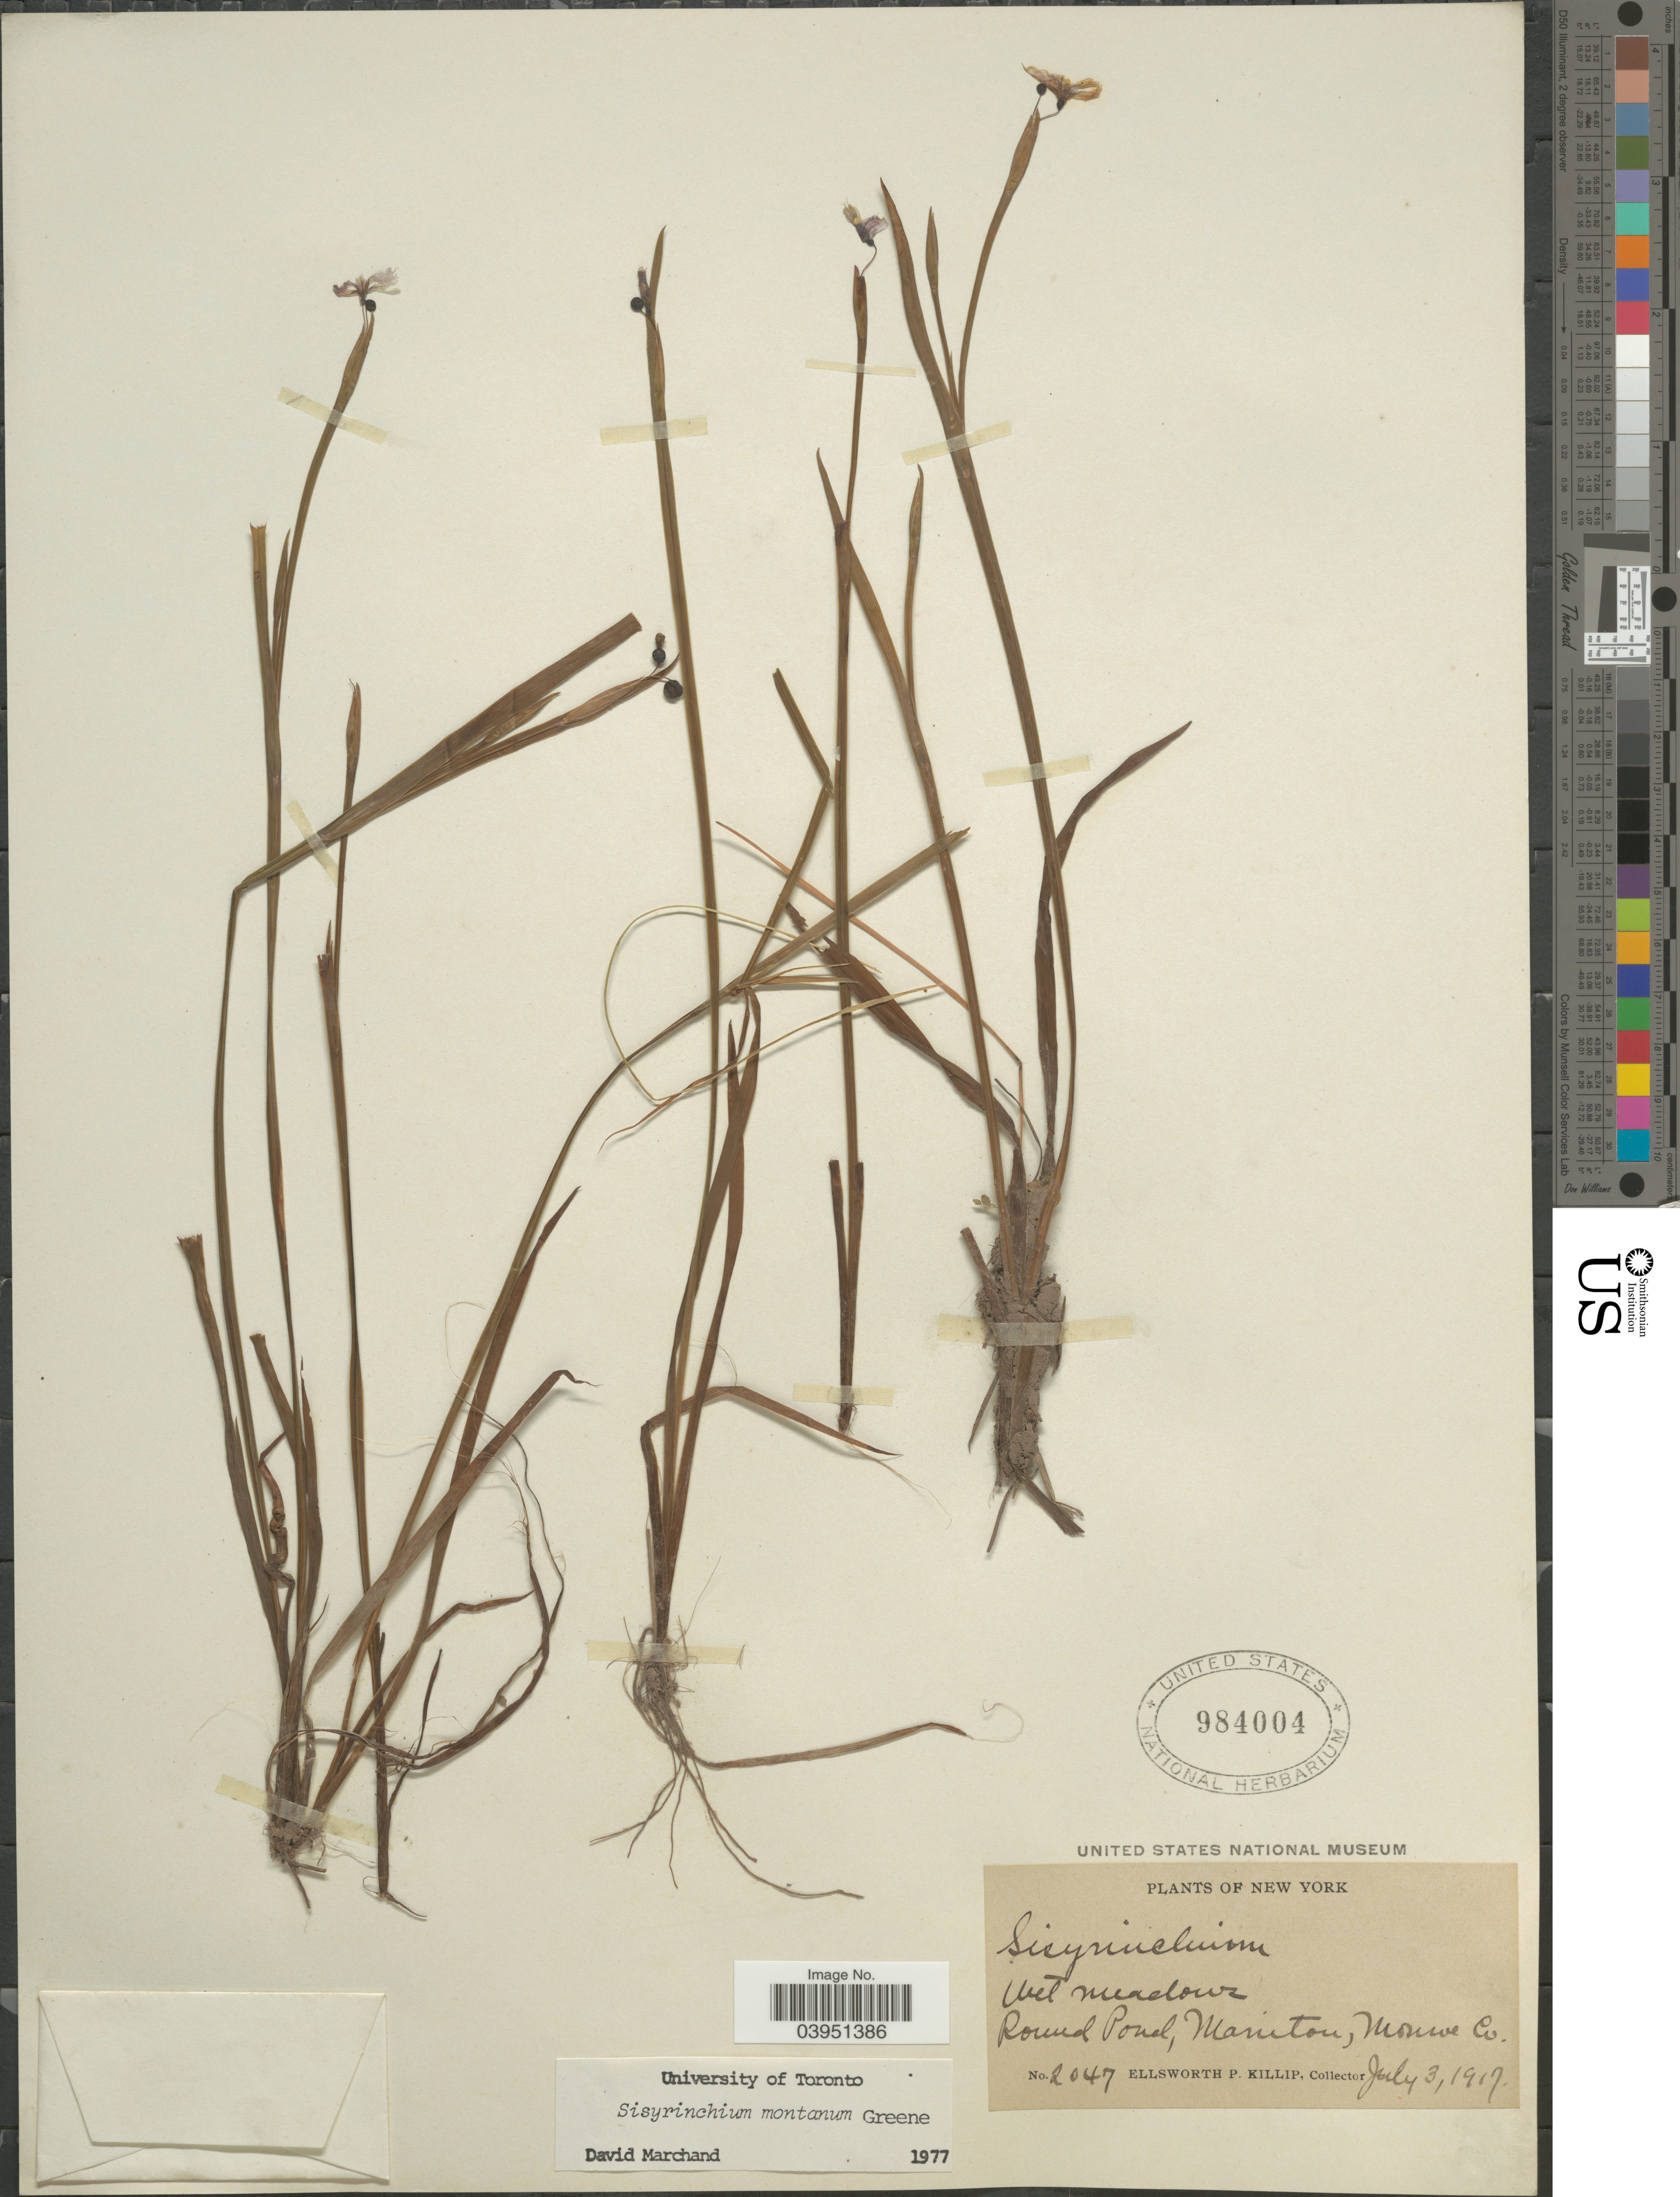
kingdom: Plantae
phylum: Tracheophyta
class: Liliopsida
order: Asparagales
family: Iridaceae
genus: Sisyrinchium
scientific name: Sisyrinchium montanum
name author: Greene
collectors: E. P. Killip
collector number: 2047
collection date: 1917-07-03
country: United States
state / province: New York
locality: Round Pond, Manitou, Monroe Co.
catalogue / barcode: US 984004